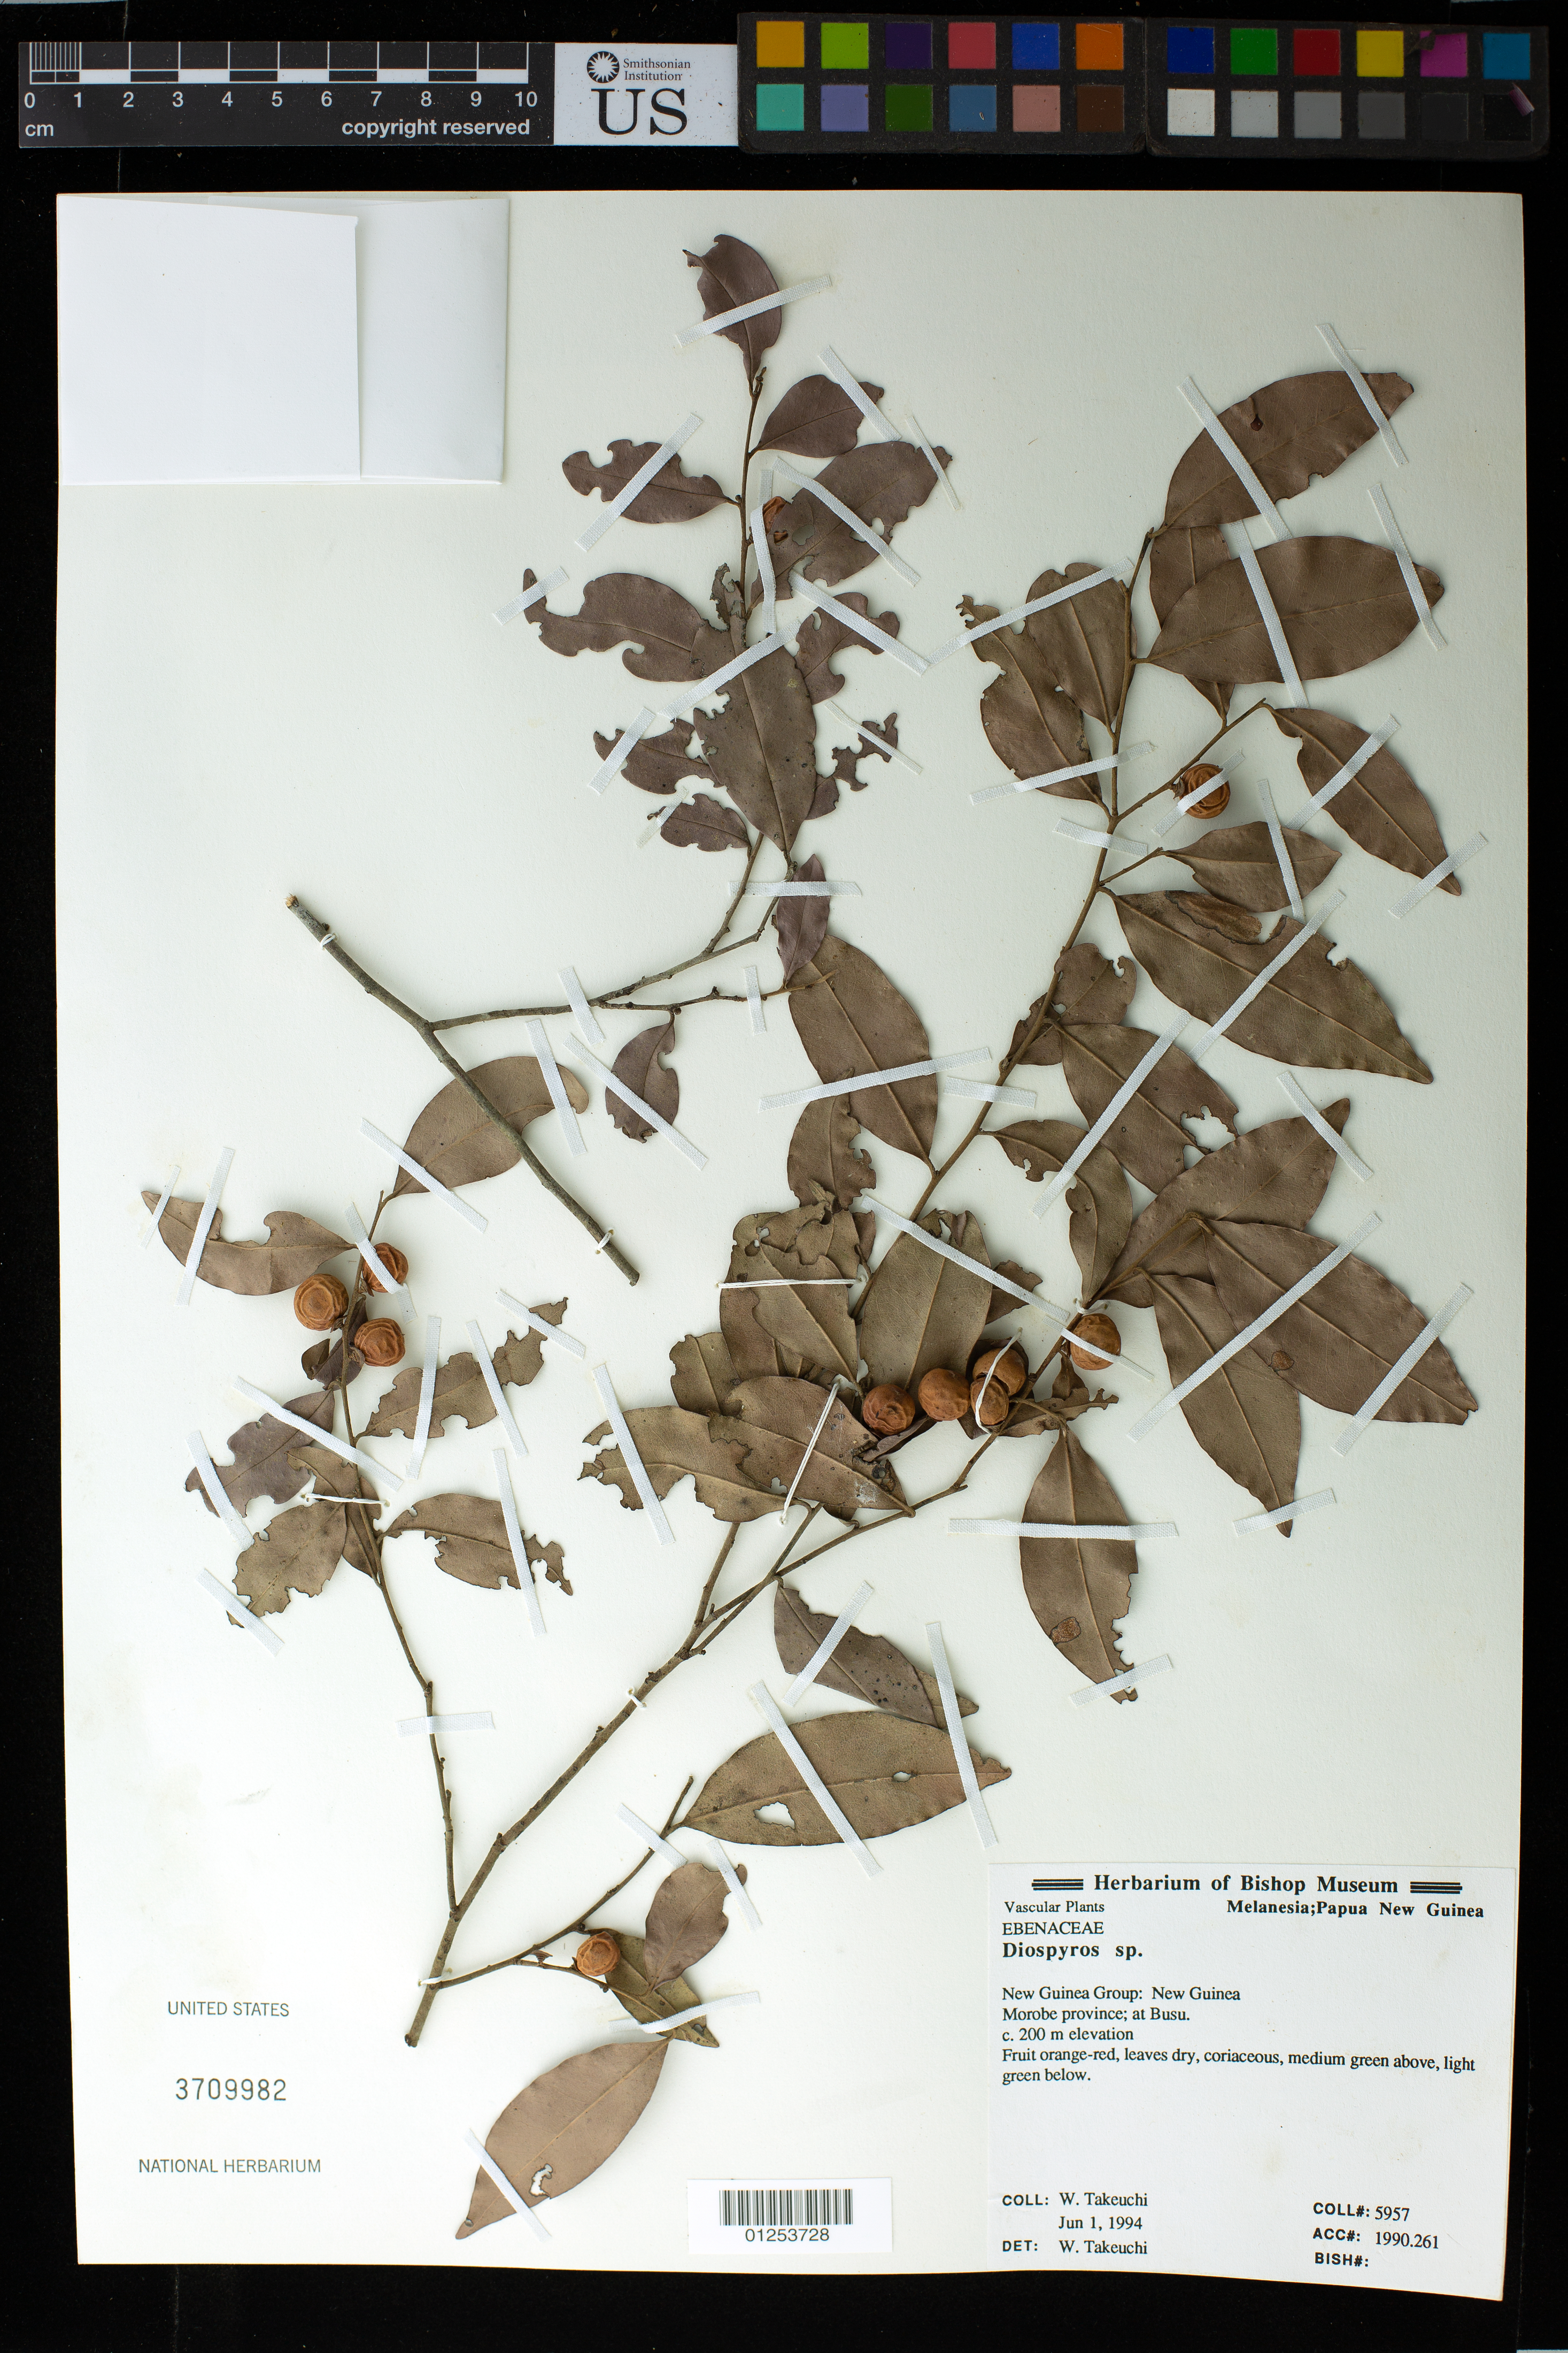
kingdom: Plantae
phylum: Tracheophyta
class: Magnoliopsida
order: Ericales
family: Ebenaceae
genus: Diospyros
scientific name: Diospyros sp.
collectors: W. N. Takeuchi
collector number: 5957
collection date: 1994-06-01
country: Papua New Guinea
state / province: Morobe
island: New Guinea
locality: Morobe province; at Busu.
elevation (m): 200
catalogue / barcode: US 3709982